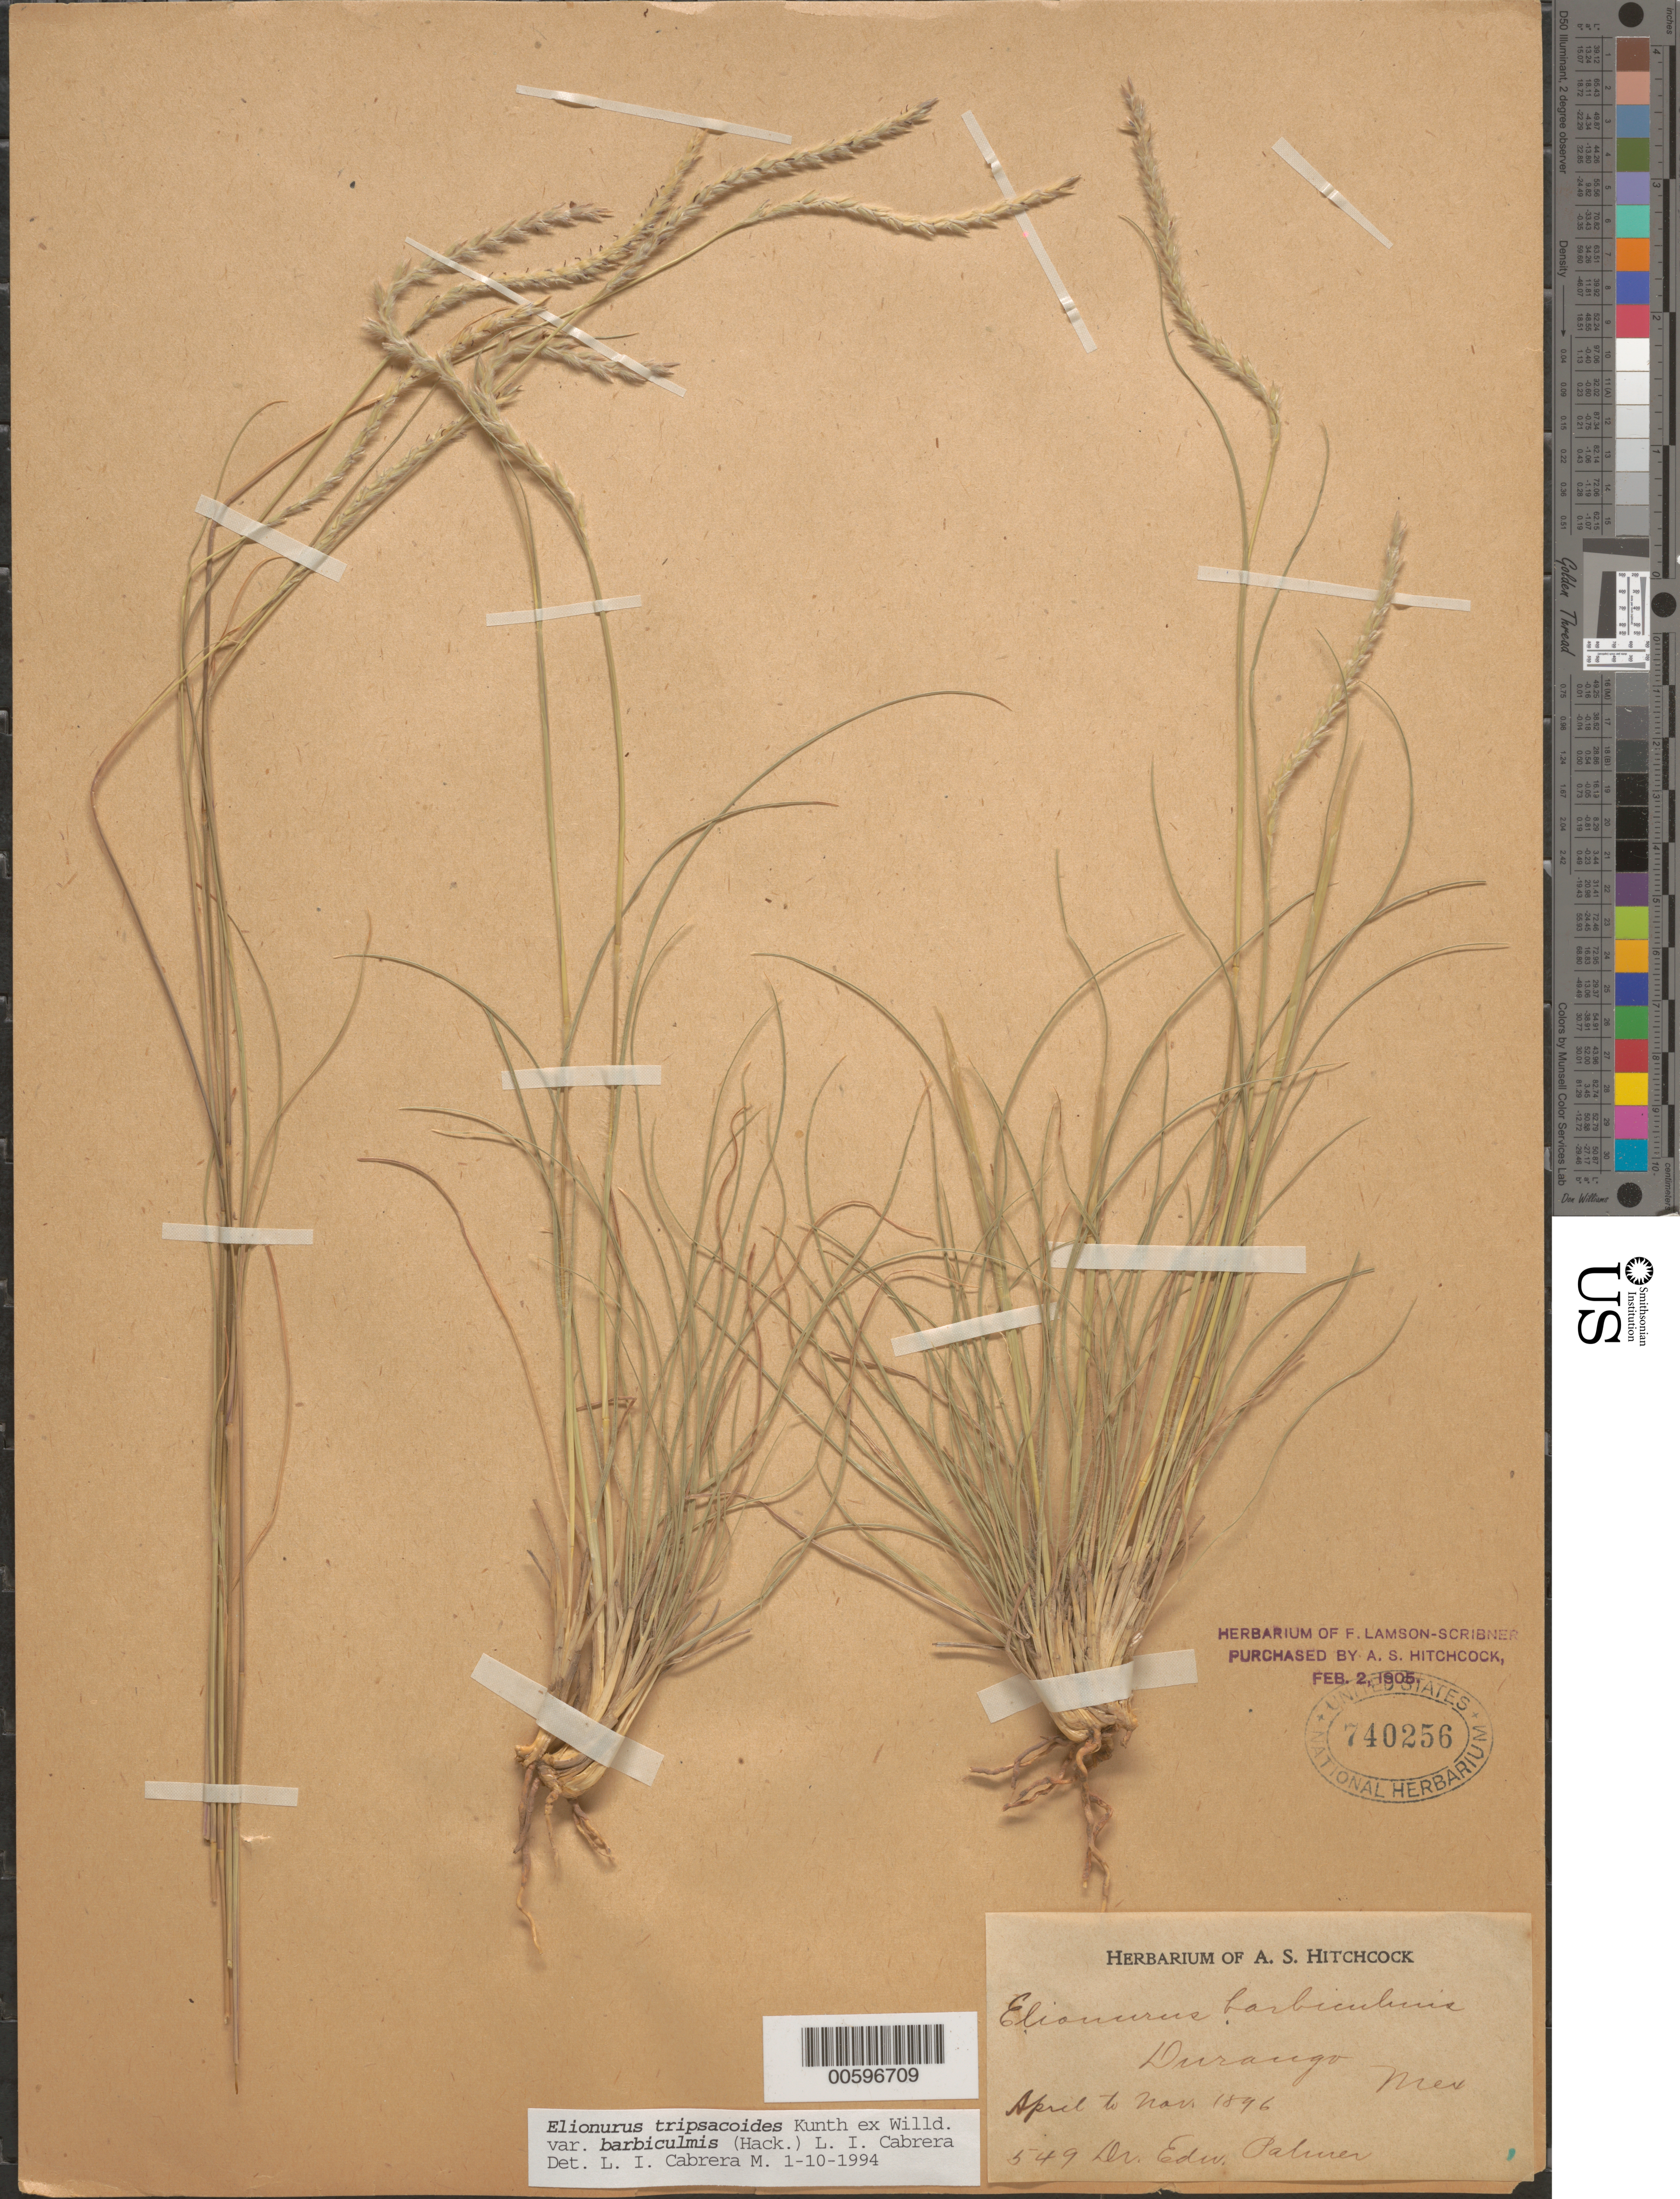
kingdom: Plantae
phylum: Tracheophyta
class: Liliopsida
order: Poales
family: Poaceae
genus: Elionurus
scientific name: Elionurus tripsacoides var. barbiculmis (Hack.) L.I. Cabrera & Dávila, comb. ined.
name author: (Hack.) L.I. Cabrera & Dávila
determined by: Cabrera M., L. I.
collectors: E. Palmer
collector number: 549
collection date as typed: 0 Apr 1896 to 0 Nov 1896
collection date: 1896-04/1896-11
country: Mexico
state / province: Durango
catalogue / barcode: US 740256